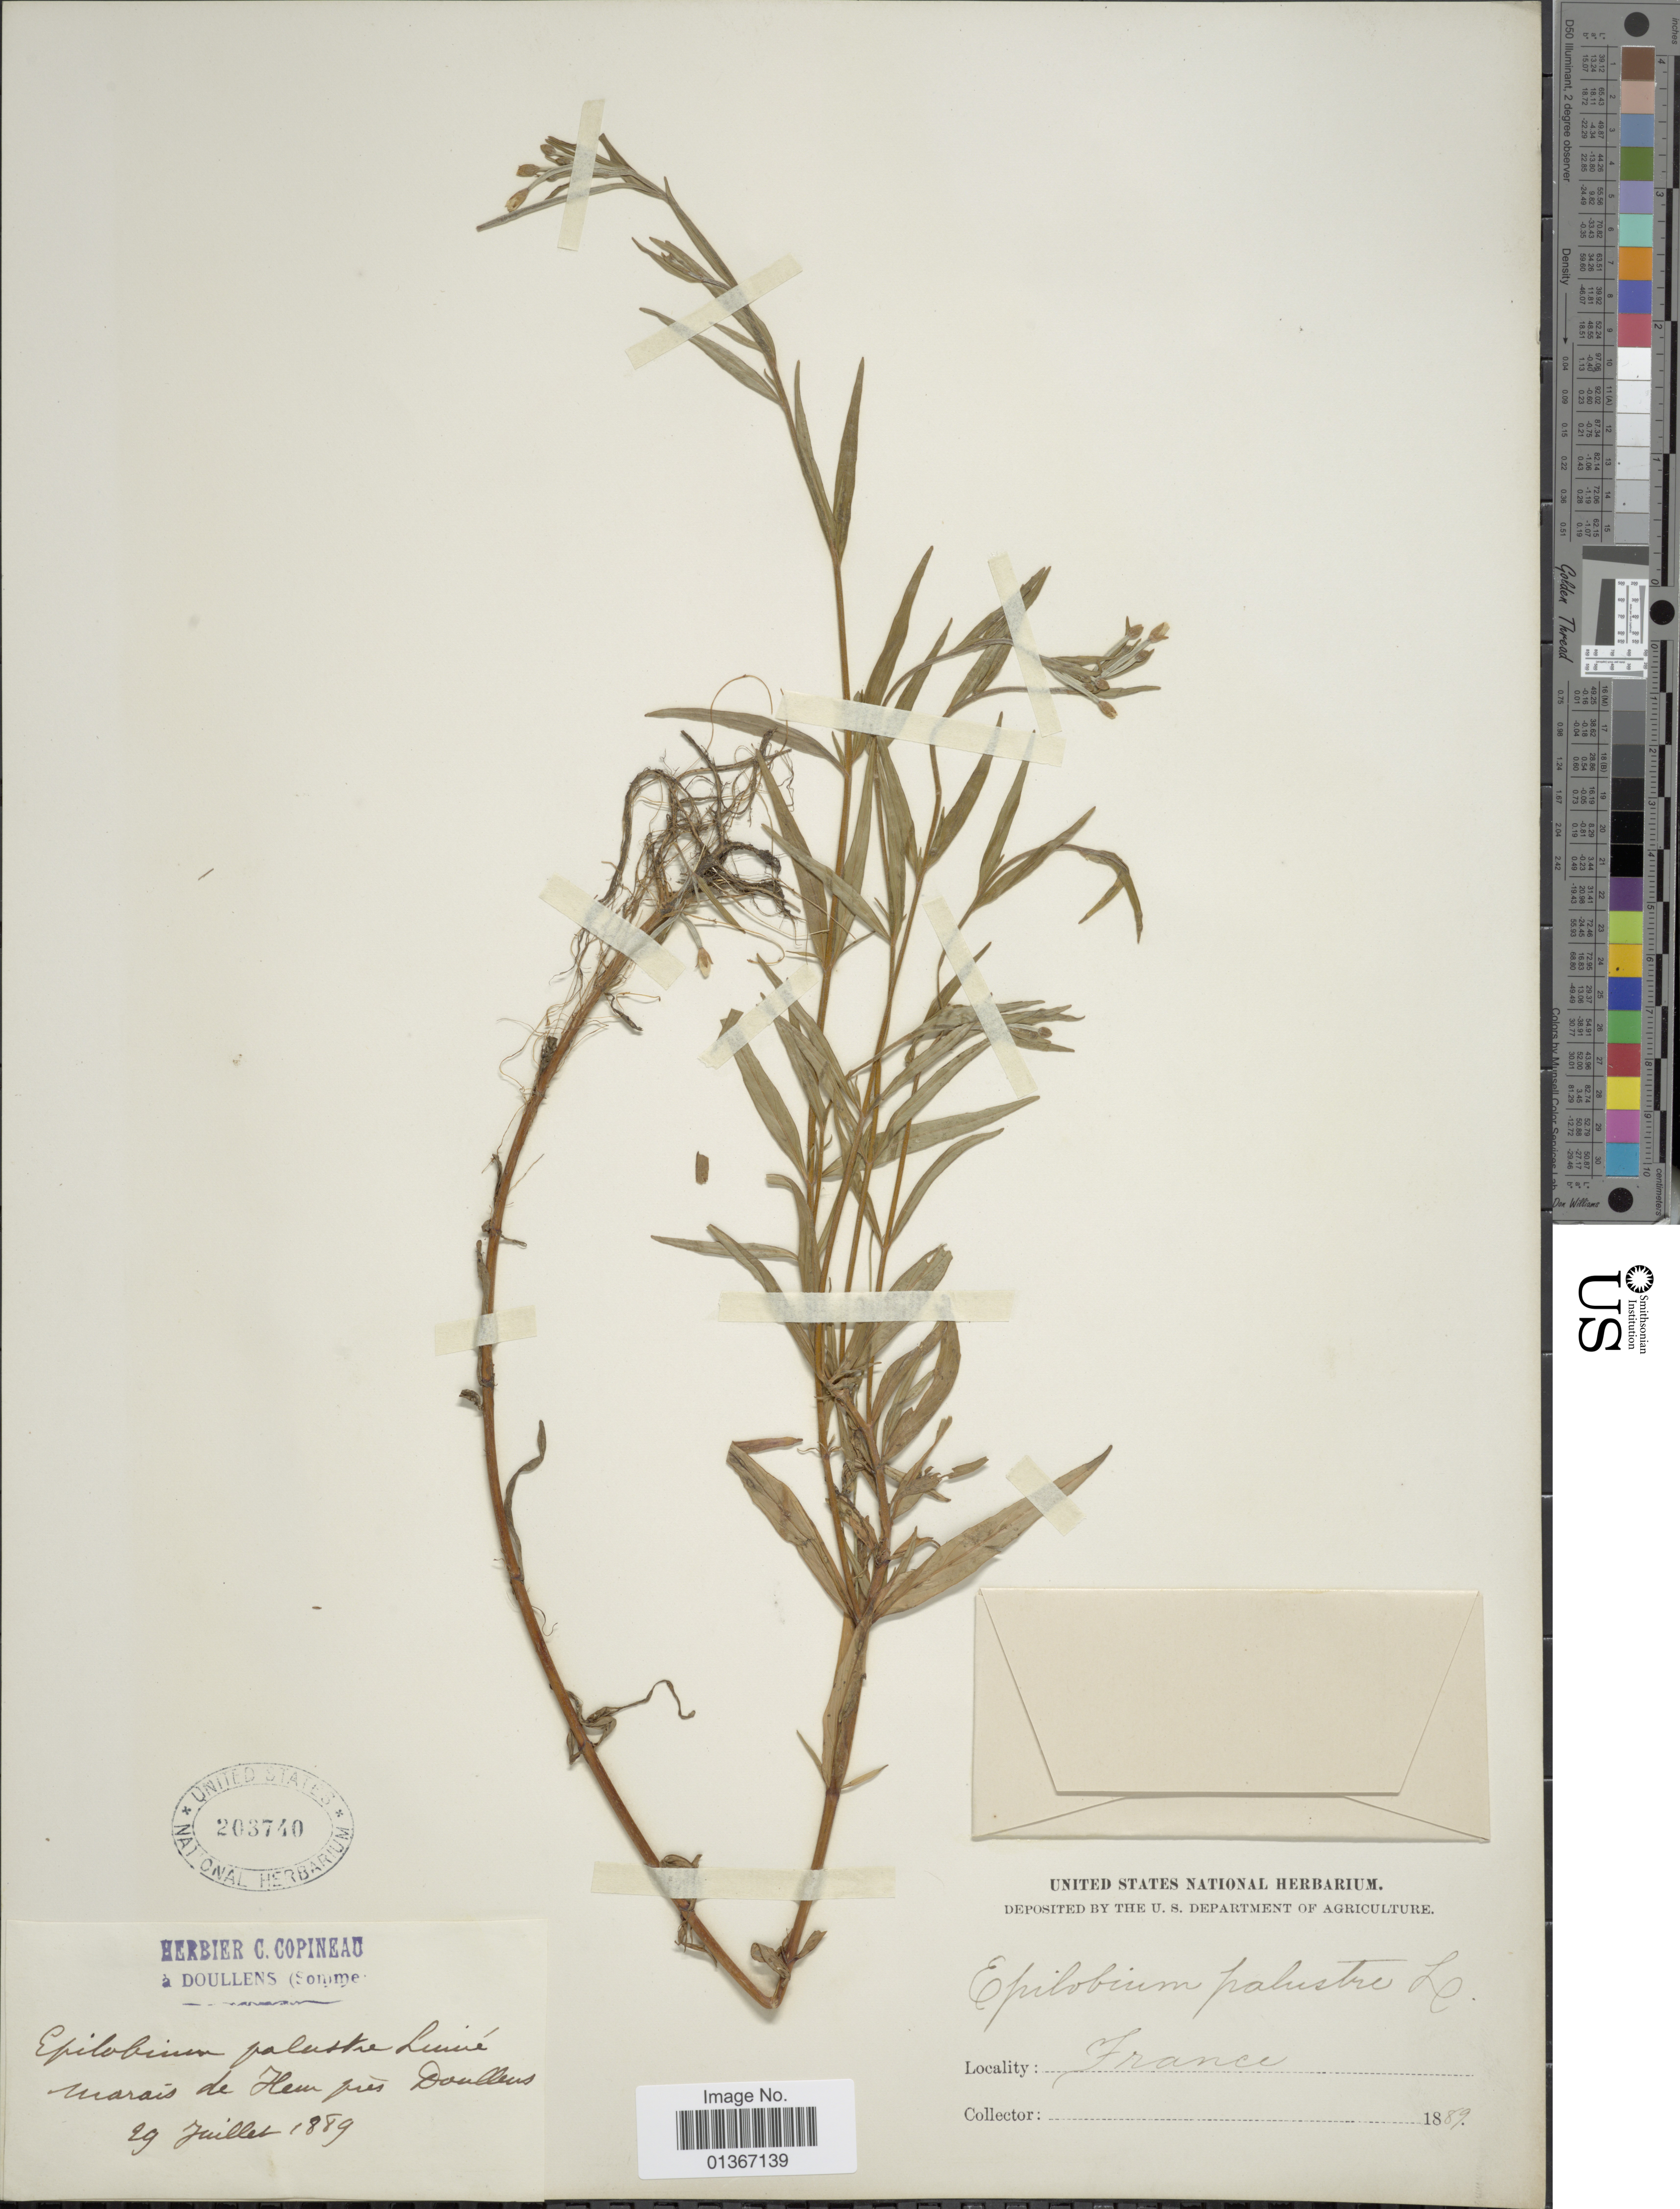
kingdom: Plantae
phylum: Tracheophyta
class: Magnoliopsida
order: Myrtales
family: Onagraceae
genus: Epilobium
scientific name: Epilobium palustre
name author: L.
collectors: ex herb. C. Copineau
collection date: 1889-07-29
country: France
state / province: Hauts-de-France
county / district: Somme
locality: Marais de Hem près Doullens [marshes of Hem near Doullens]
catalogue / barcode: US 203740